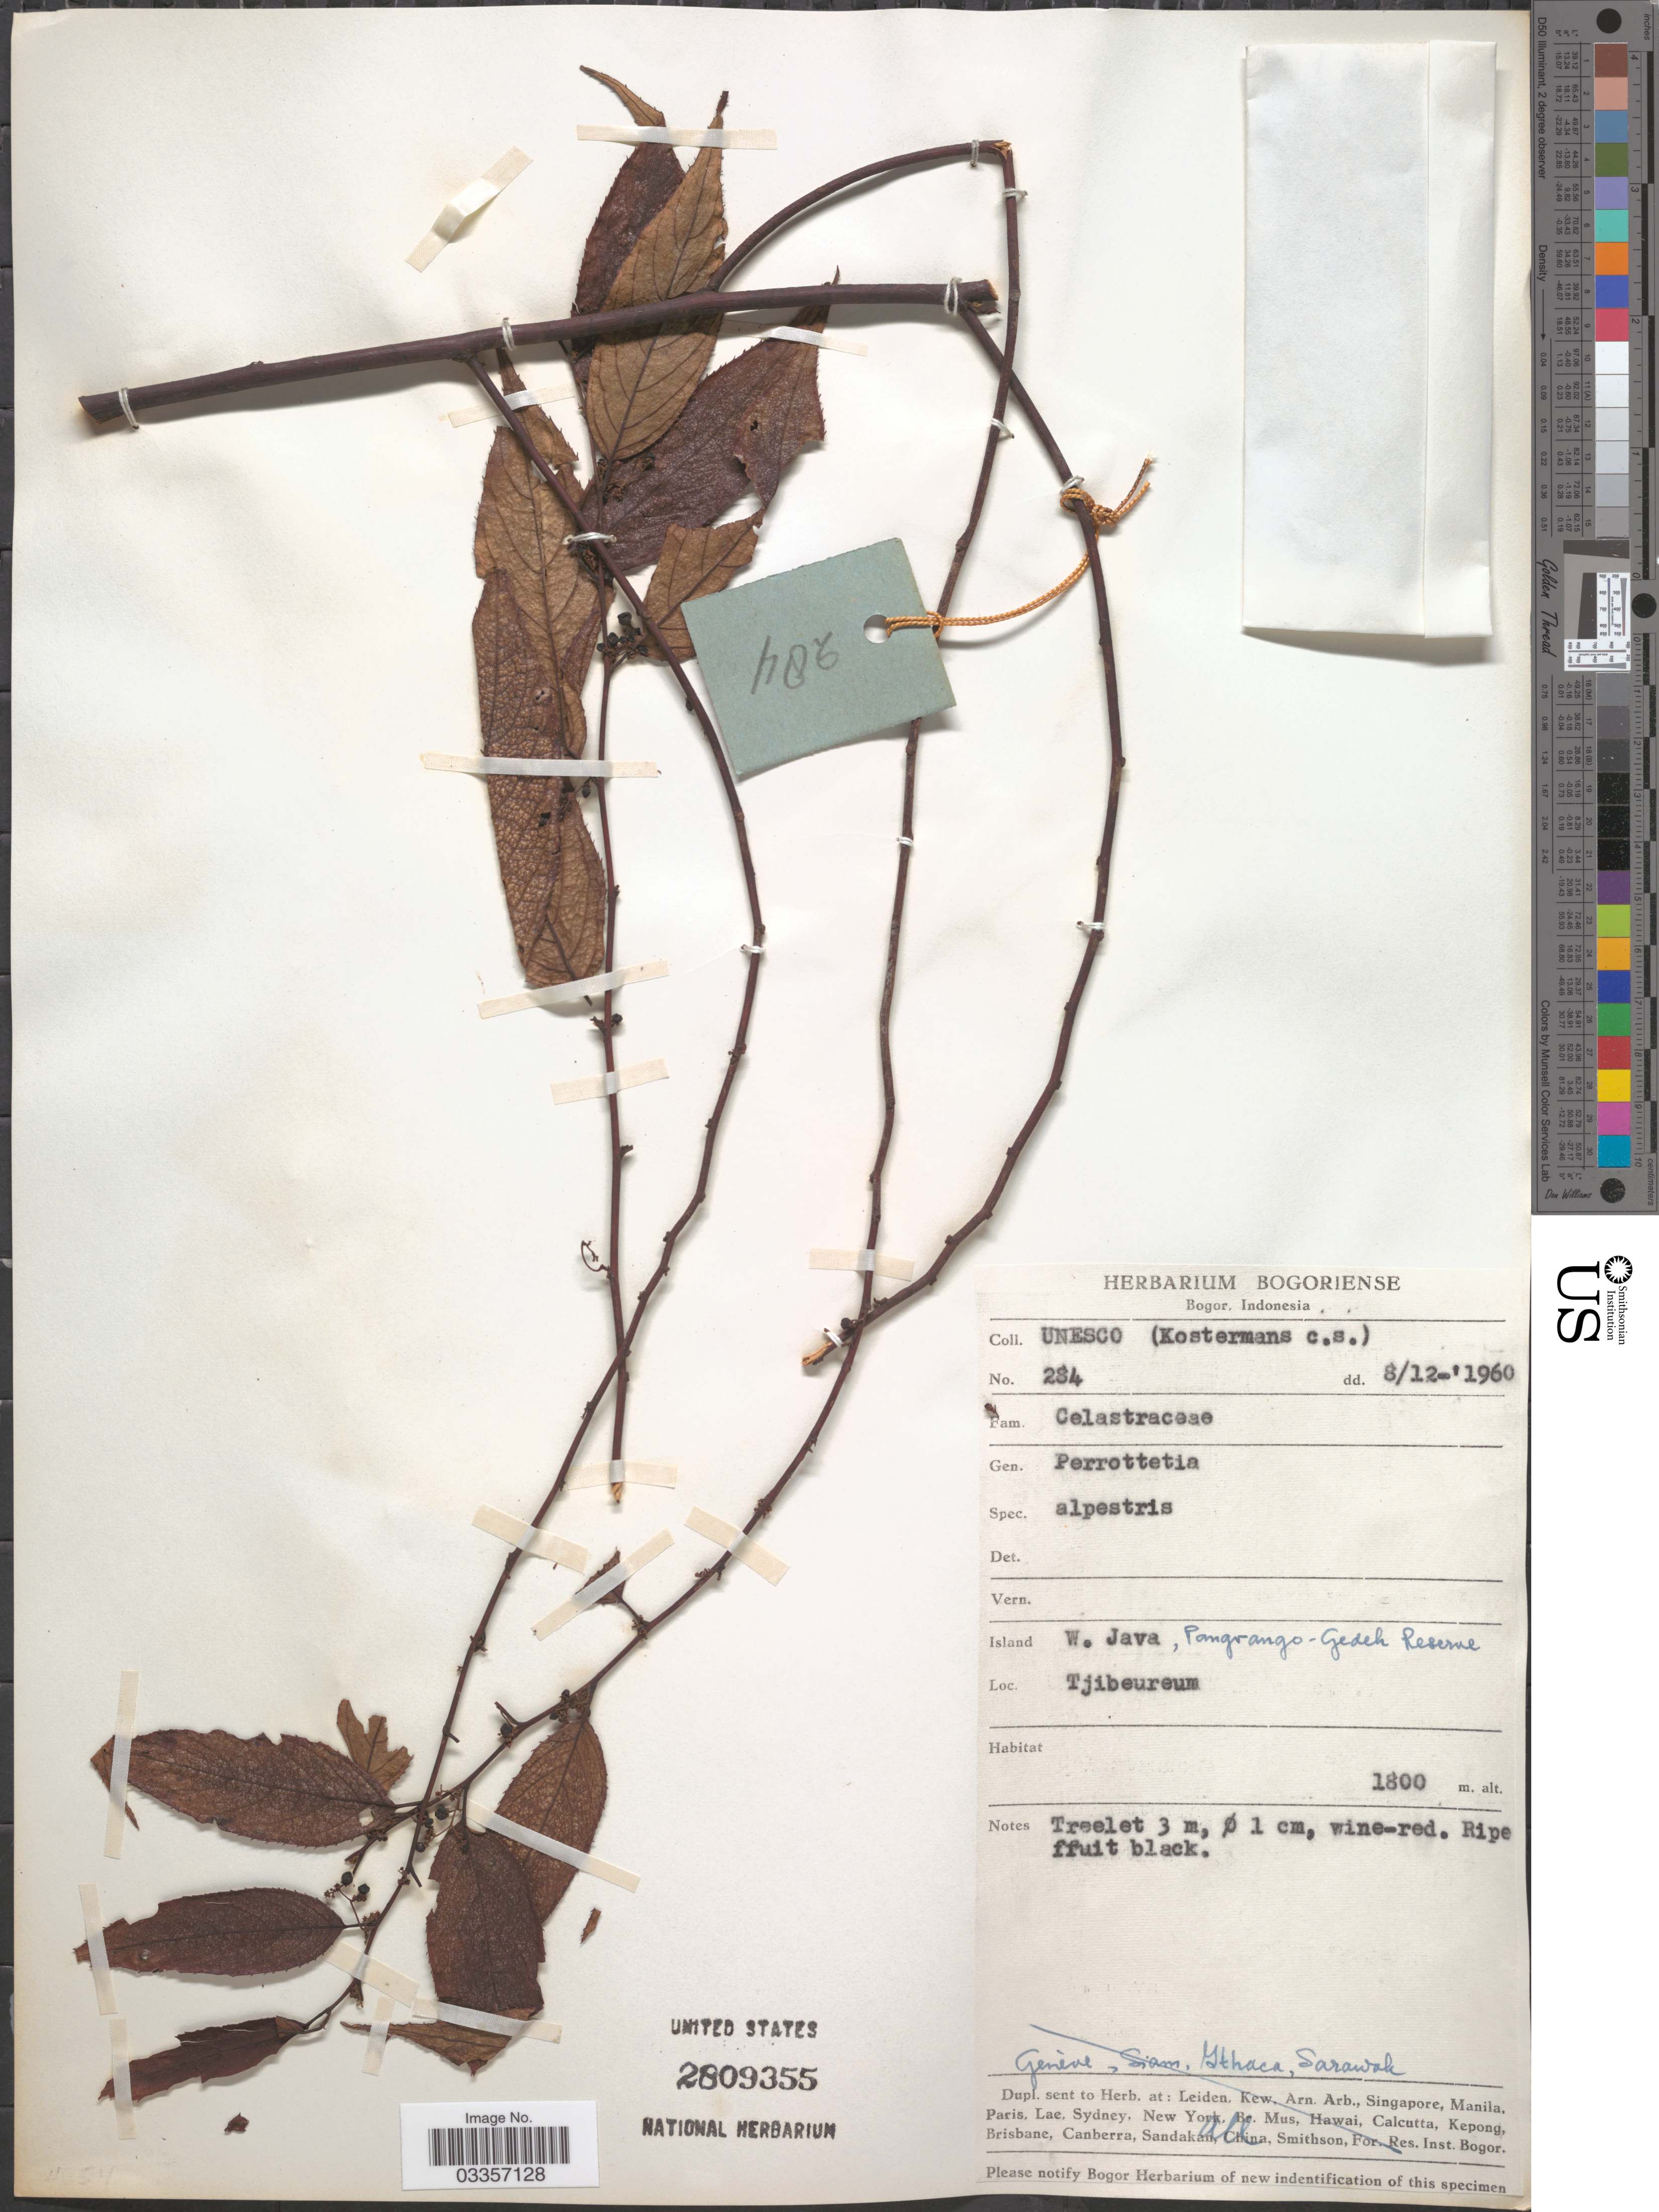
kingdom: Plantae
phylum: Tracheophyta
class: Magnoliopsida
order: Huerteales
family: Dipentodontaceae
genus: Perrottetia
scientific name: Perrottetia alpestris subsp. alpestris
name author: (Blume) Loes.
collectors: Kostermans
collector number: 284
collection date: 1960-08-12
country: Indonesia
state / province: Java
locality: W. Java, Pangrango - Gedeh Reserve, Tjibeureum.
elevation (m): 1800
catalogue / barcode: US 2809355